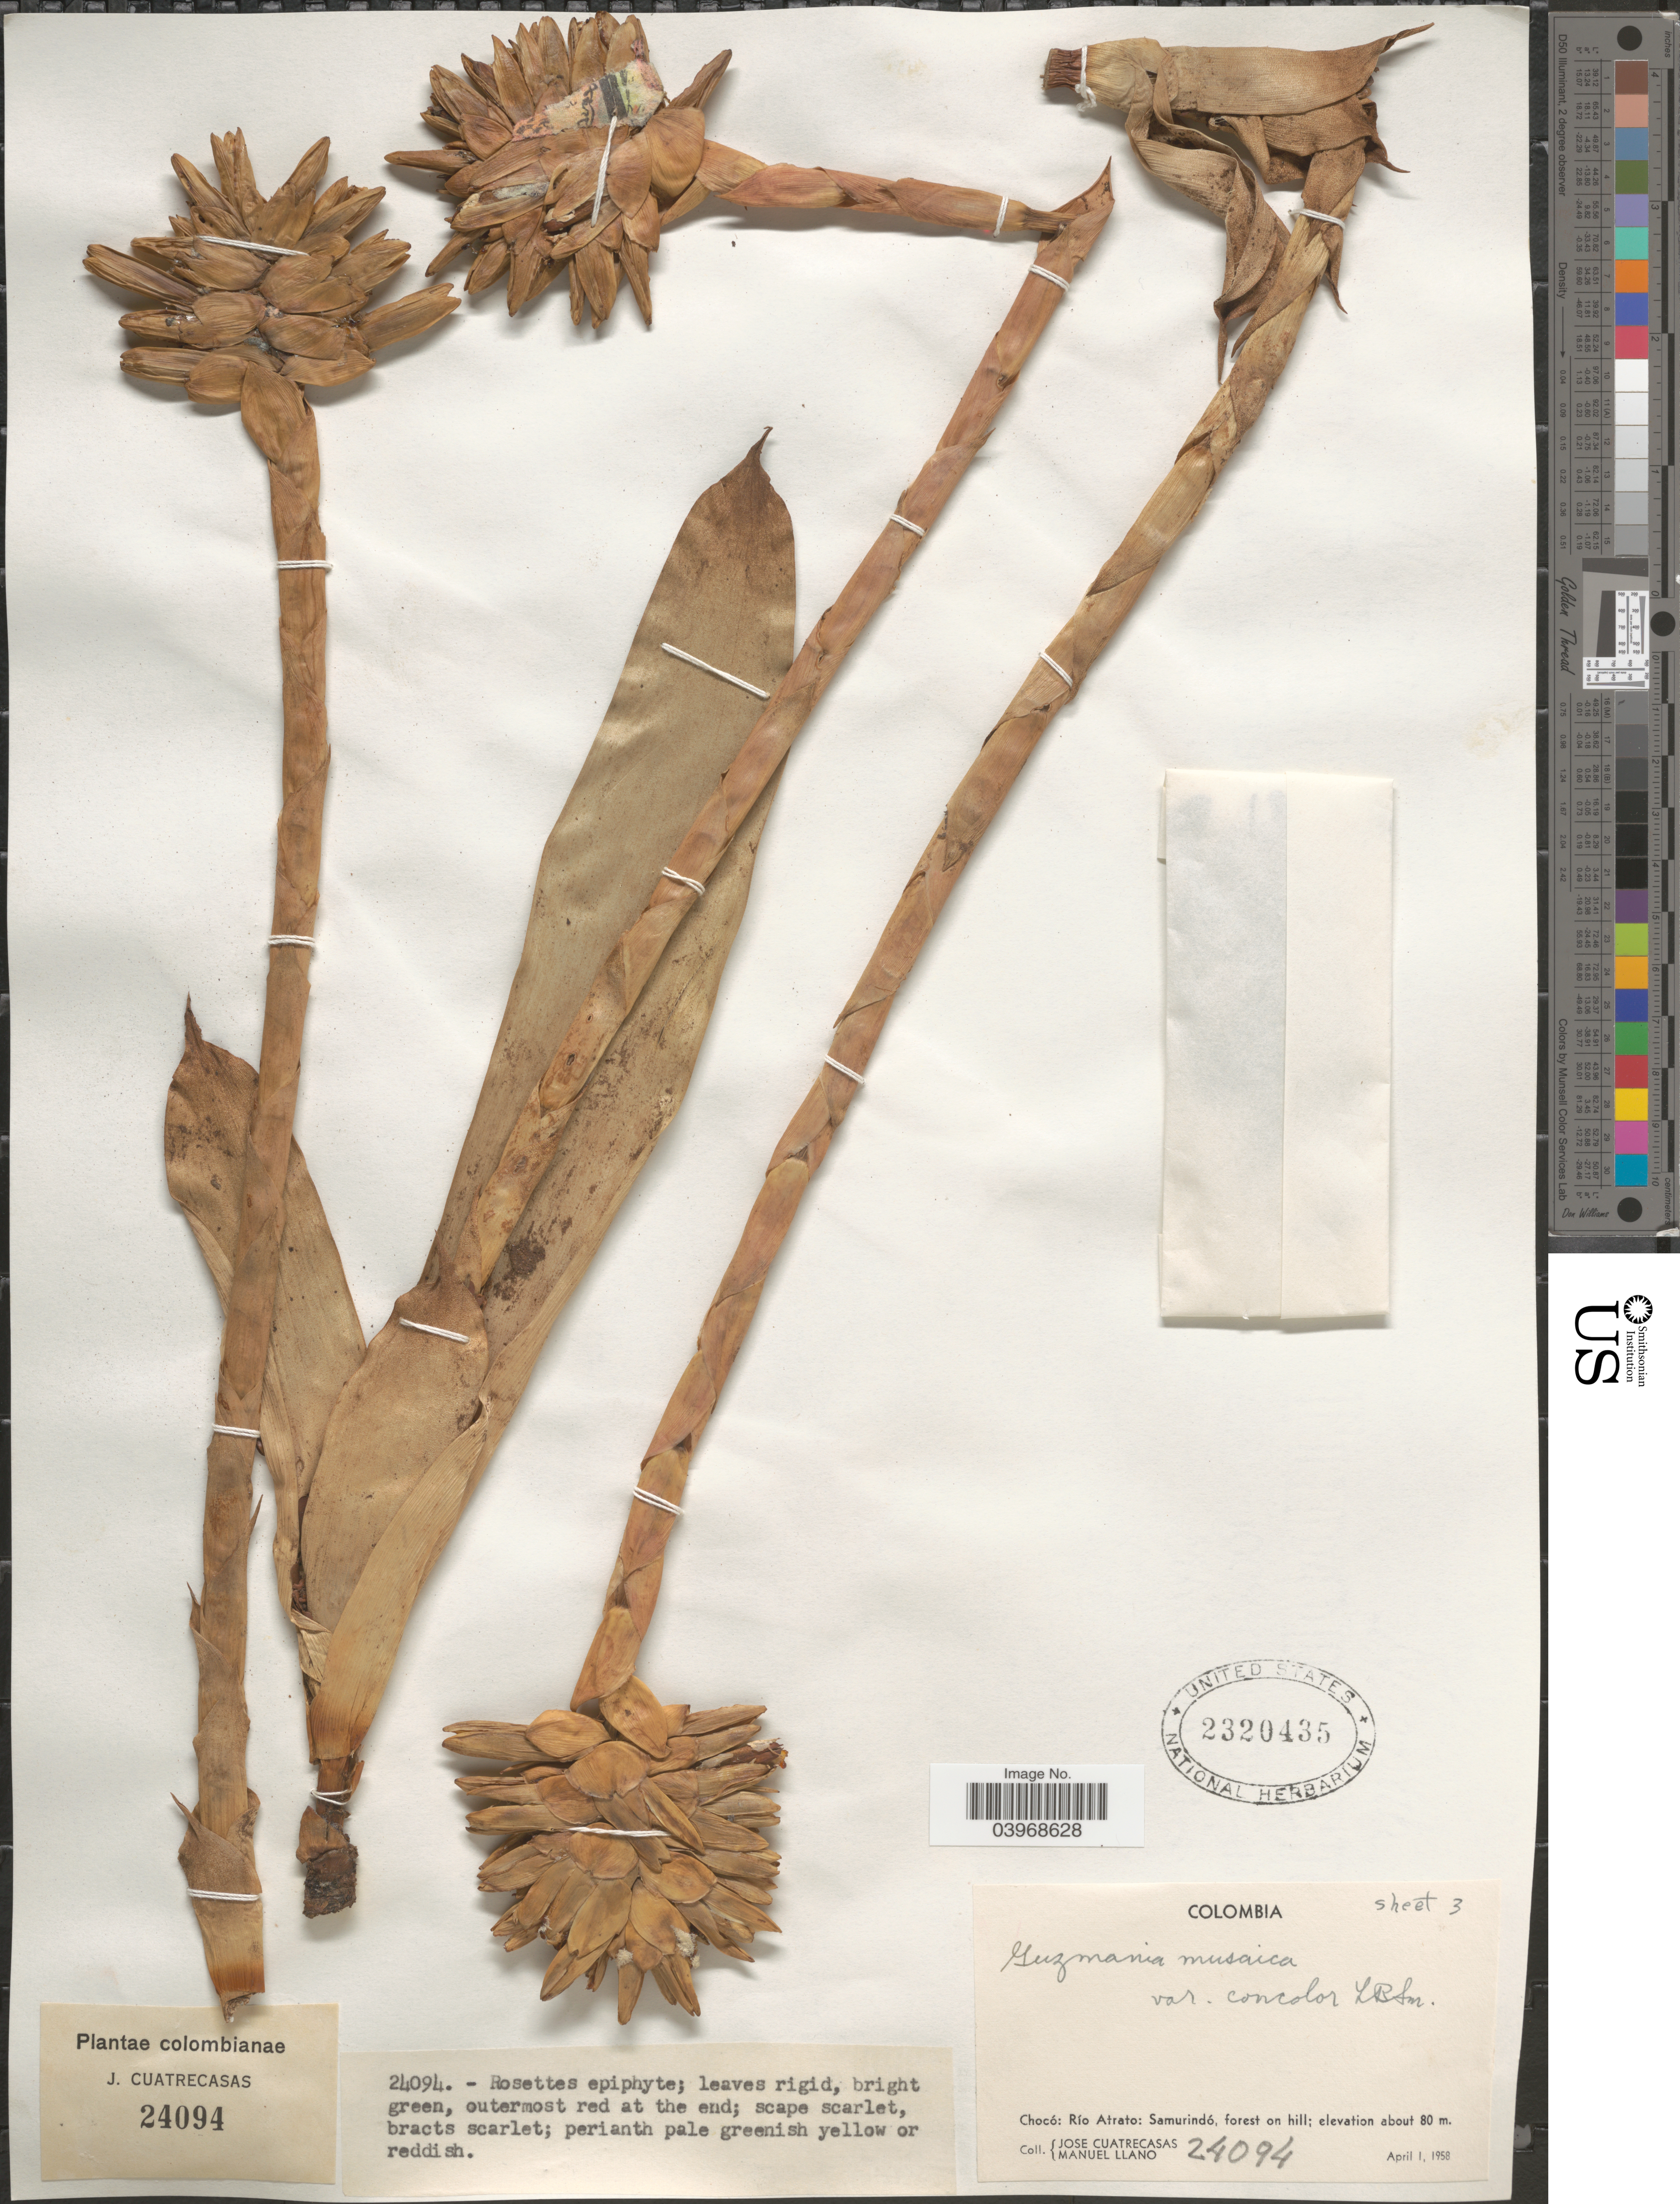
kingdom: Plantae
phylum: Tracheophyta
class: Liliopsida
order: Poales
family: Bromeliaceae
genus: Guzmania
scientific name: Guzmania musaica var. concolor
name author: L.B. Sm.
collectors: J. Cuatrecasas & M. Llano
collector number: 24094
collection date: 1958-04-01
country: Colombia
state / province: Chocó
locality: Río Atrato: Samurindó, forest on hill.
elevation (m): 80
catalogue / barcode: US 2320435